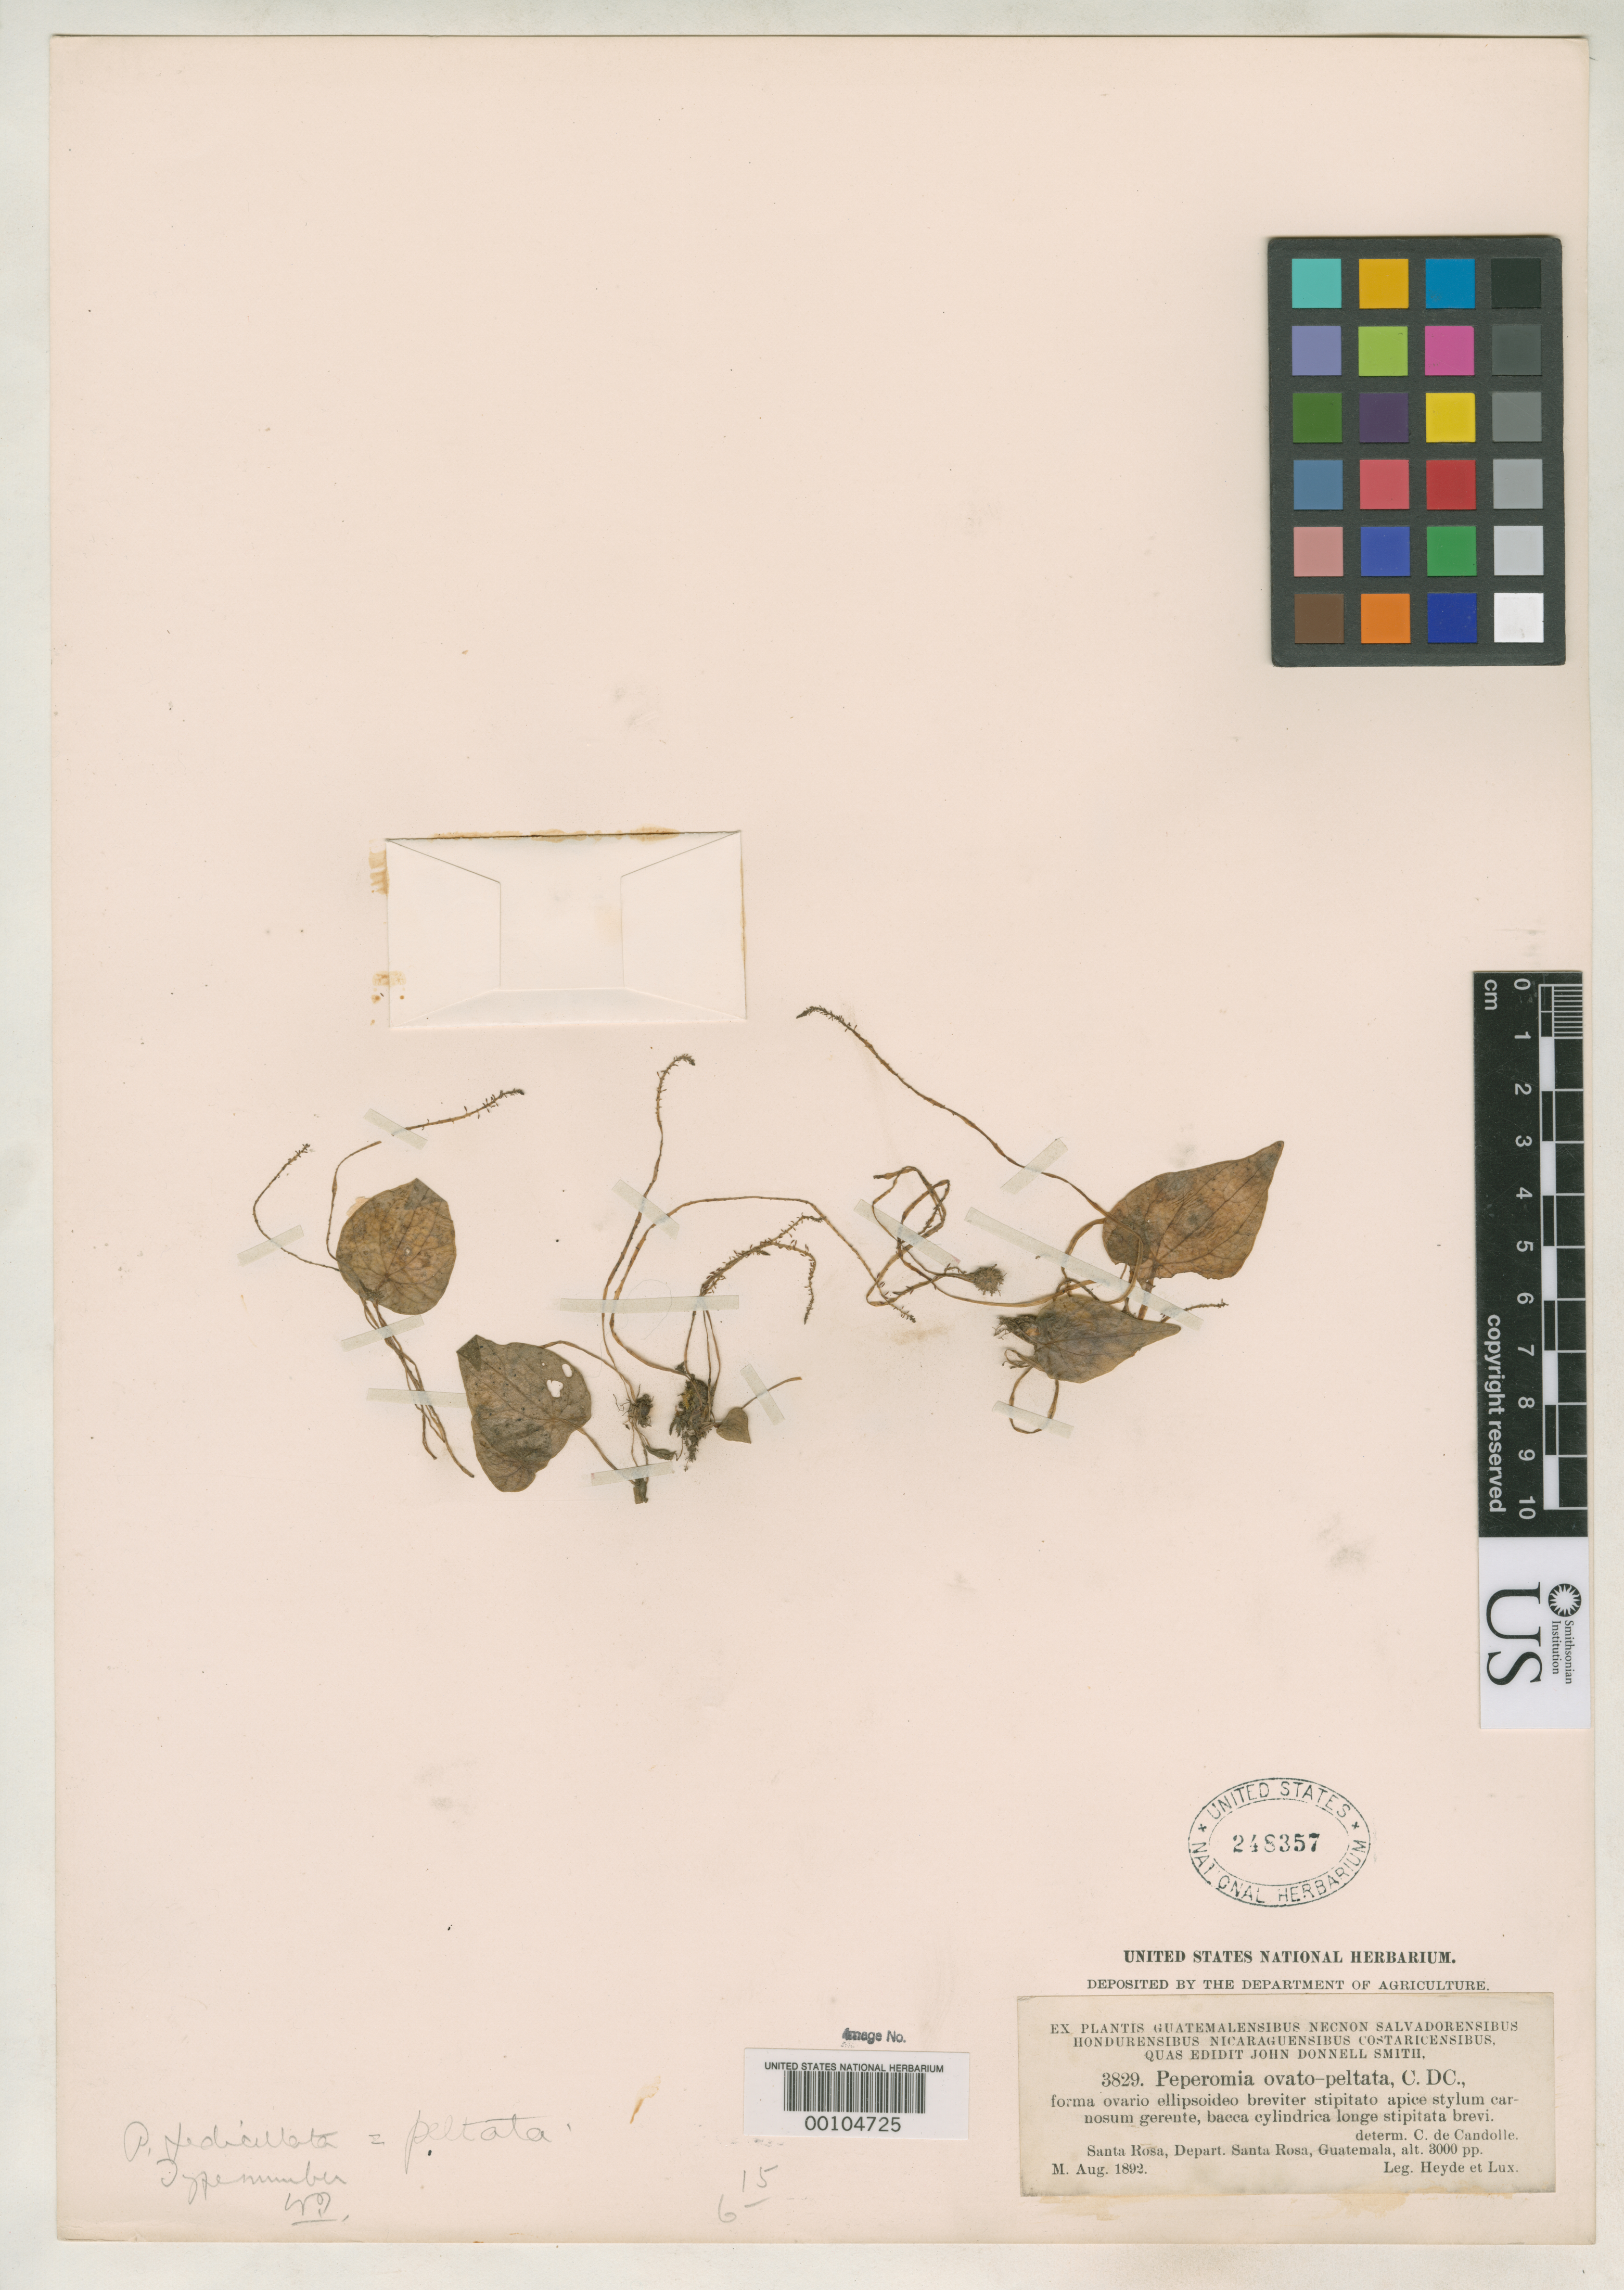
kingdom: Plantae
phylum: Tracheophyta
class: Magnoliopsida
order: Piperales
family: Piperaceae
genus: Peperomia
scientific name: Peperomia peltata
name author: C. DC.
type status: Isotype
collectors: E. T. Heyde & E. Lux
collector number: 3829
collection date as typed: Aug 1892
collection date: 1892-08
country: Guatemala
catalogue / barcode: US 248357